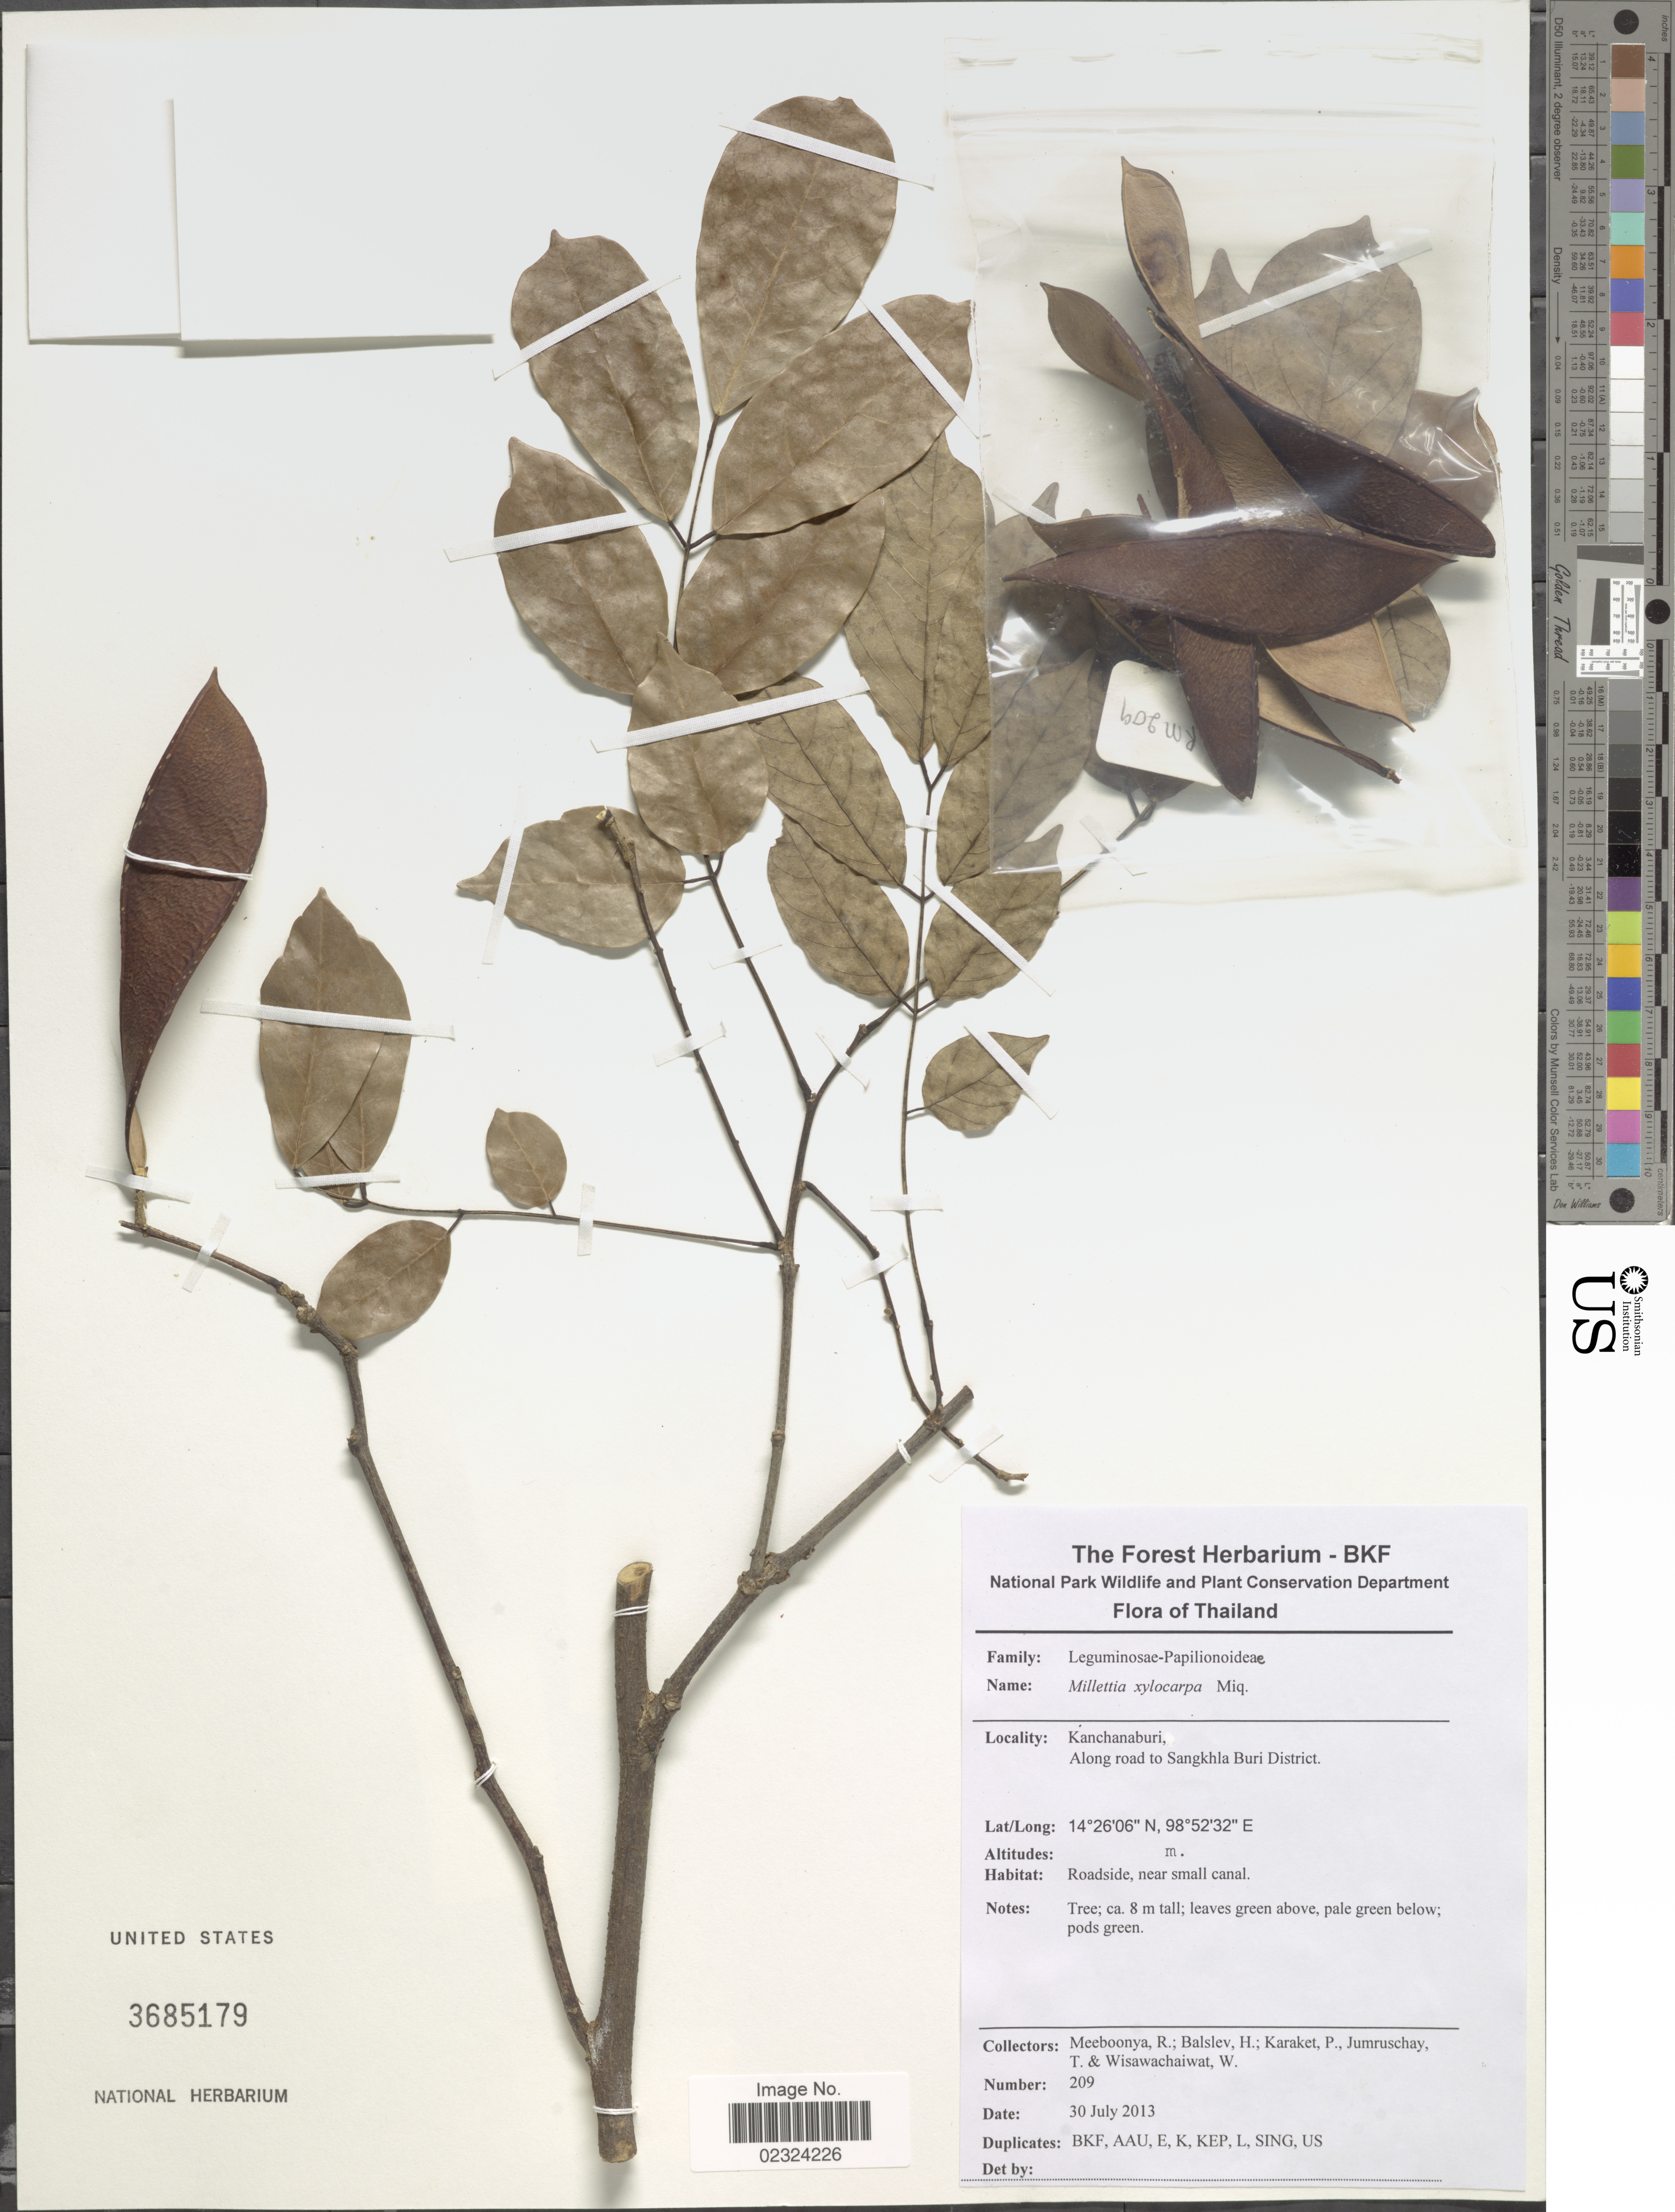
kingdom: Plantae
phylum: Tracheophyta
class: Magnoliopsida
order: Fabales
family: Fabaceae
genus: Millettia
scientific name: Millettia xylocarpa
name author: Miq.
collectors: R. Meeboonya, H. Balslev, P. Karaket, T. Jumruschay & W. Wisawachaiwat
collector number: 209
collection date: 2013-07-30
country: Thailand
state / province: Kanchanaburi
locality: Along road to Sangkhla Buri District.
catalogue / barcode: US 3685179